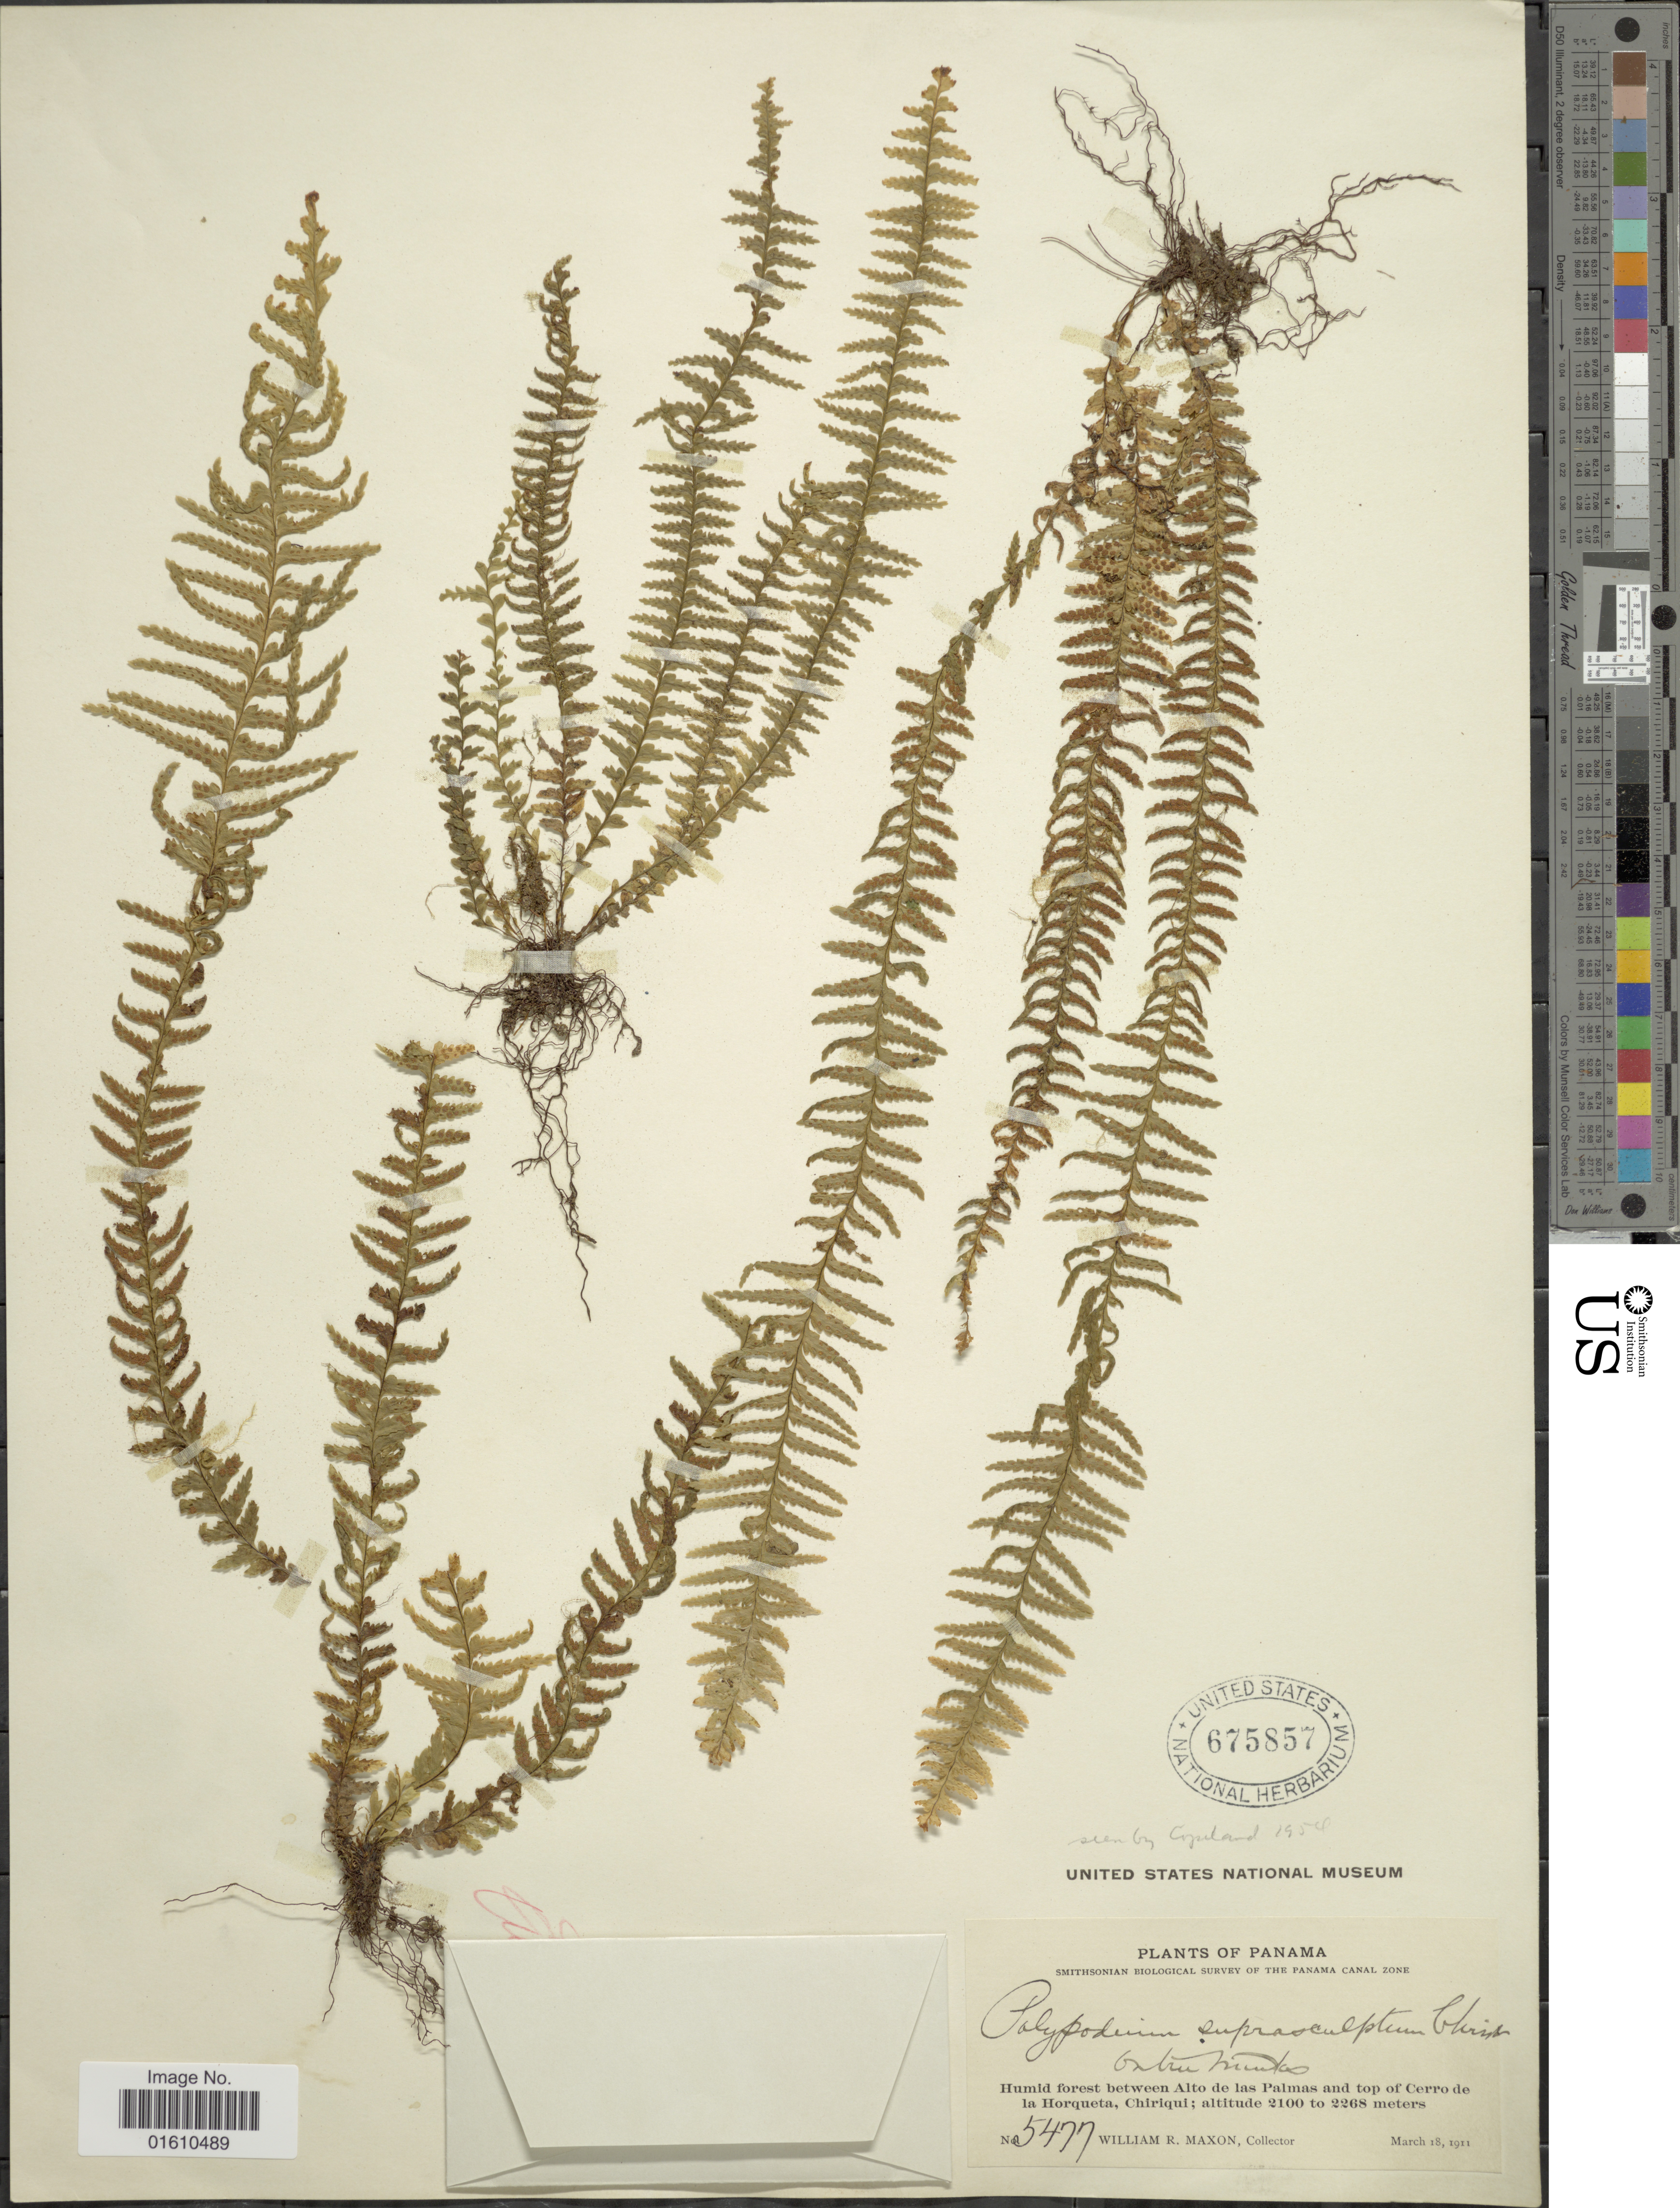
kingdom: Plantae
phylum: Tracheophyta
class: Polypodiopsida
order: Polypodiales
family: Polypodiaceae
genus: Lellingeria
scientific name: Lellingeria suprasculpta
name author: (Christ) A.R. Sm. & R.C. Moran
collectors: W. R. Maxon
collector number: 5477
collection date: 1911-03-18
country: Panama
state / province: Chiriqui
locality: Humid forest between Alto de las Palmas and top of Cerro de la Horqueta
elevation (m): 2100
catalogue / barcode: US 675857